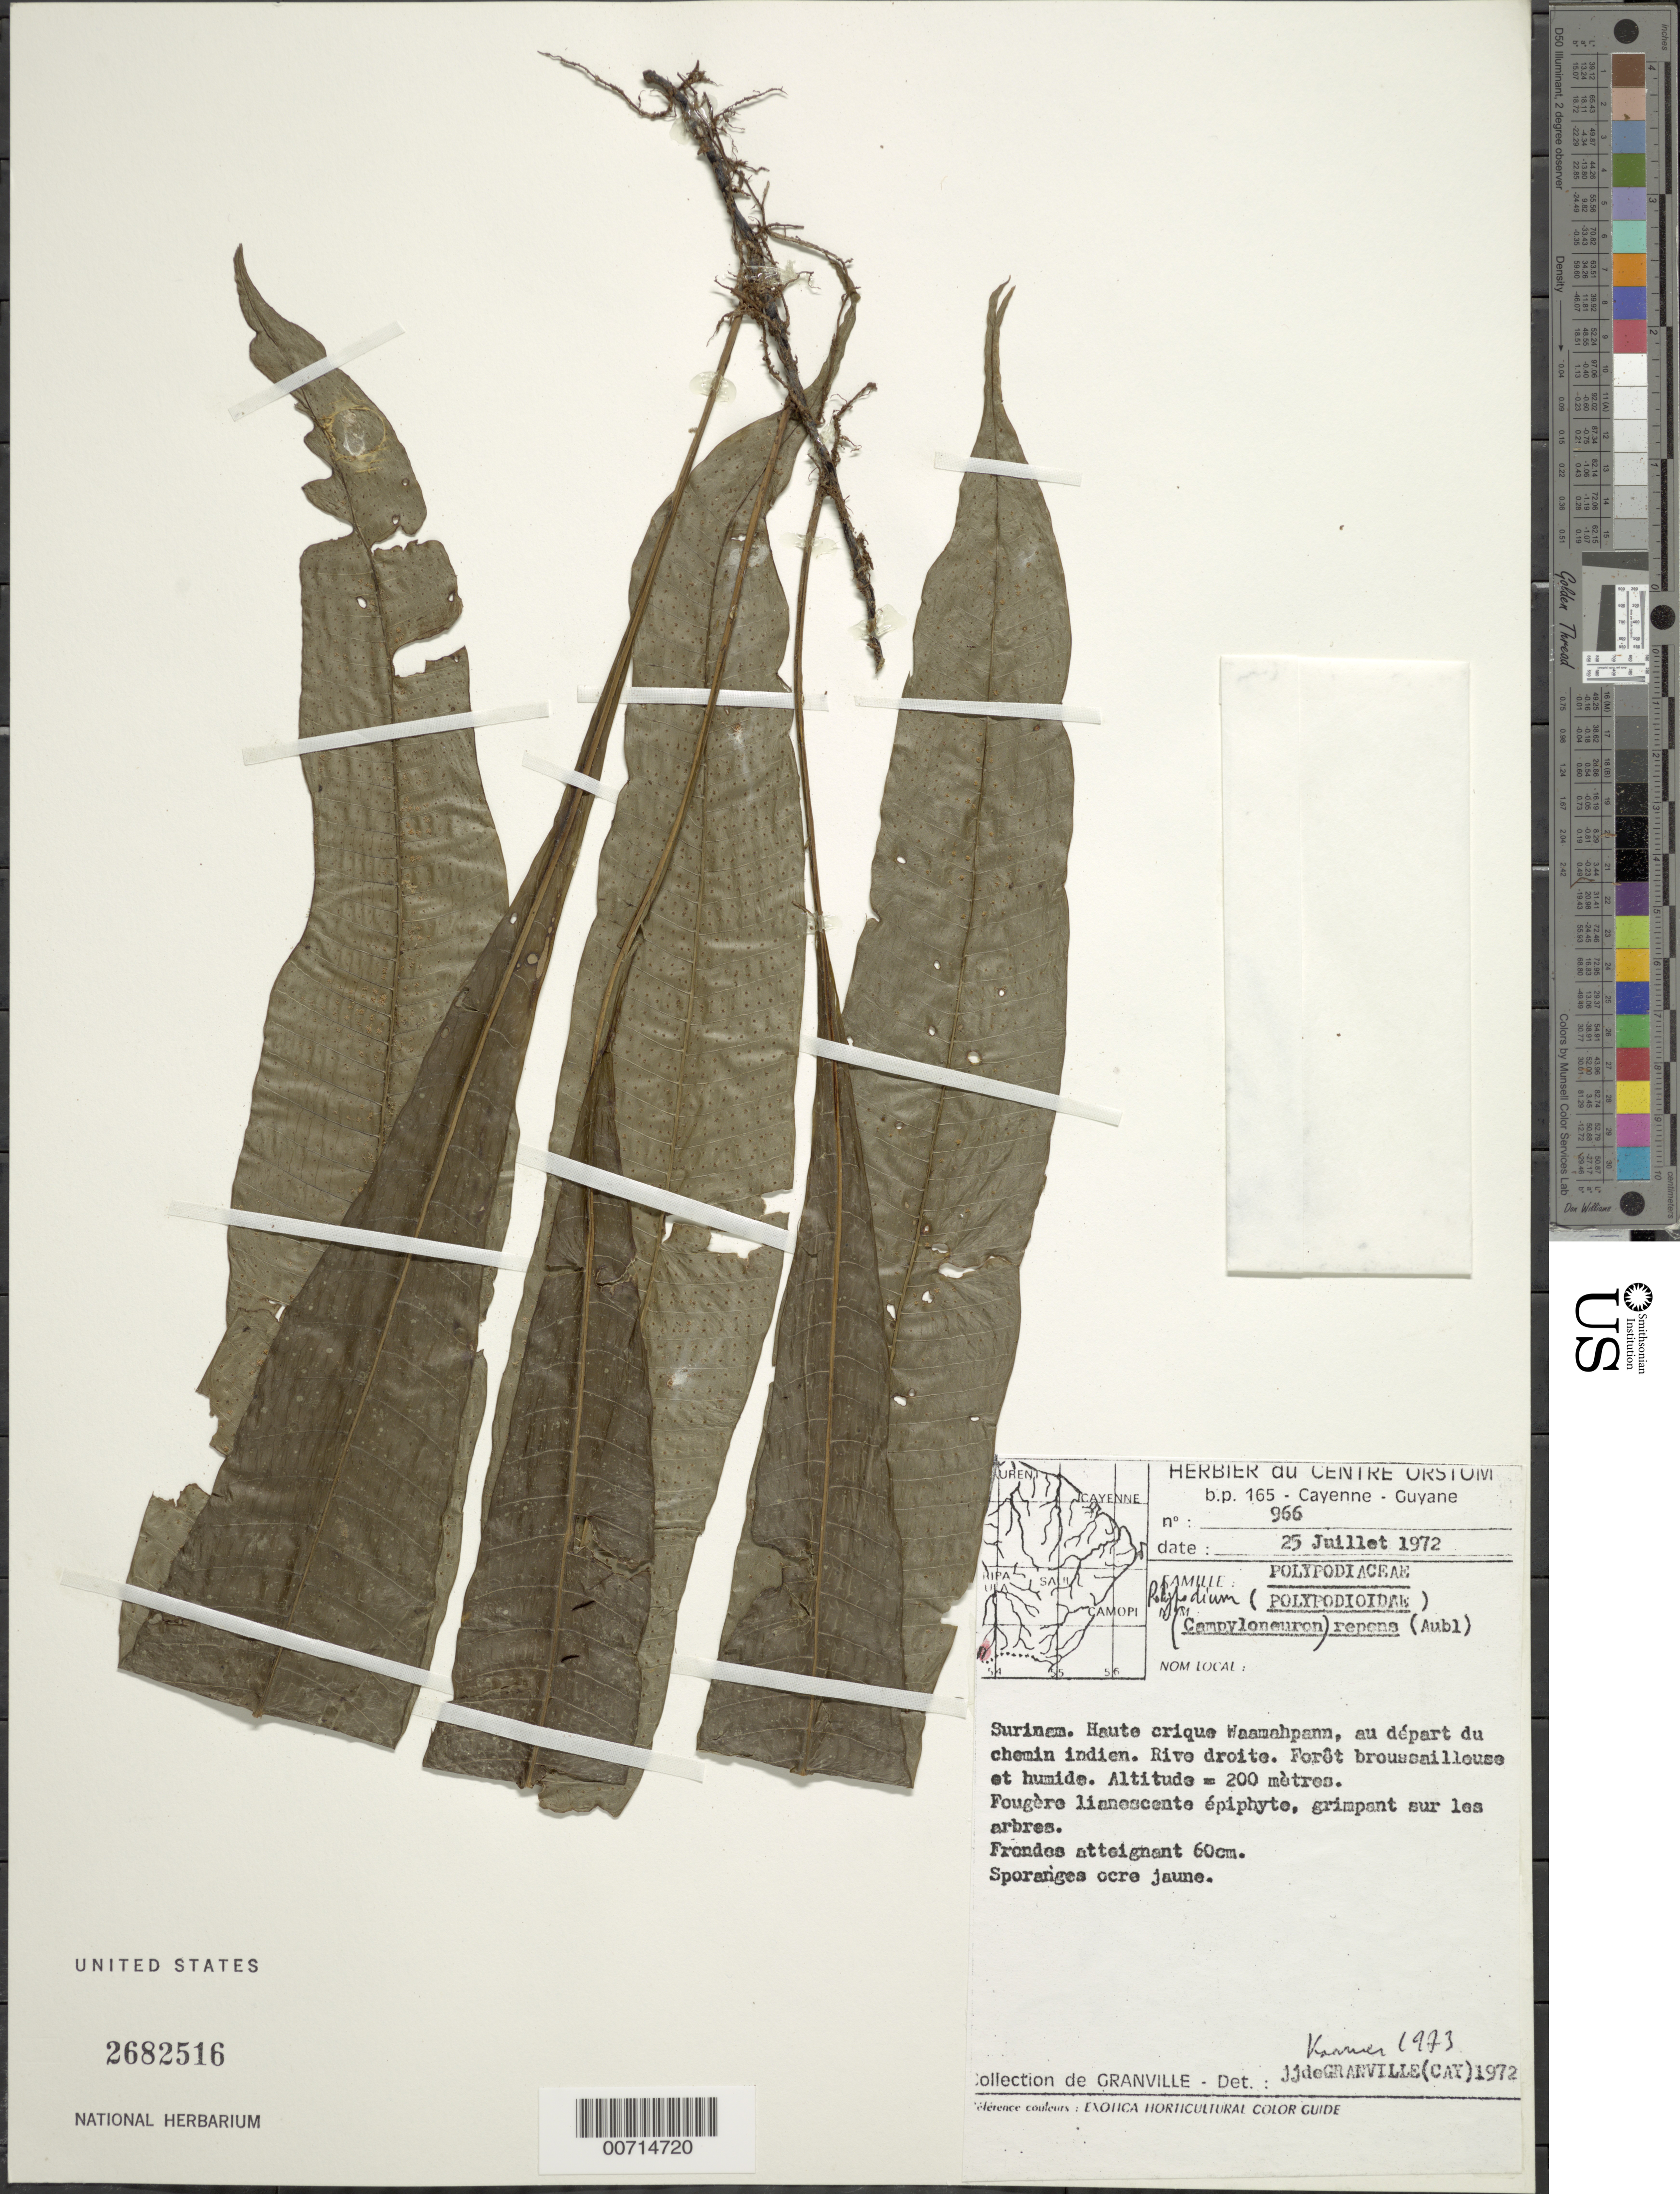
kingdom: Plantae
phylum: Tracheophyta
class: Polypodiopsida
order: Polypodiales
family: Polypodiaceae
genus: Campyloneurum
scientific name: Campyloneurum repens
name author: (Aubl.) C. Presl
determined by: Kramer, K. U.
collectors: J.-J. de Granville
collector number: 966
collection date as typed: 25-Jul-72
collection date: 1972-07-25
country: Suriname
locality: Crique Ouaremapann, affl. of Itany R.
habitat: Forest broussailleuse et humide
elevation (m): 200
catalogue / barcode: US 2682516